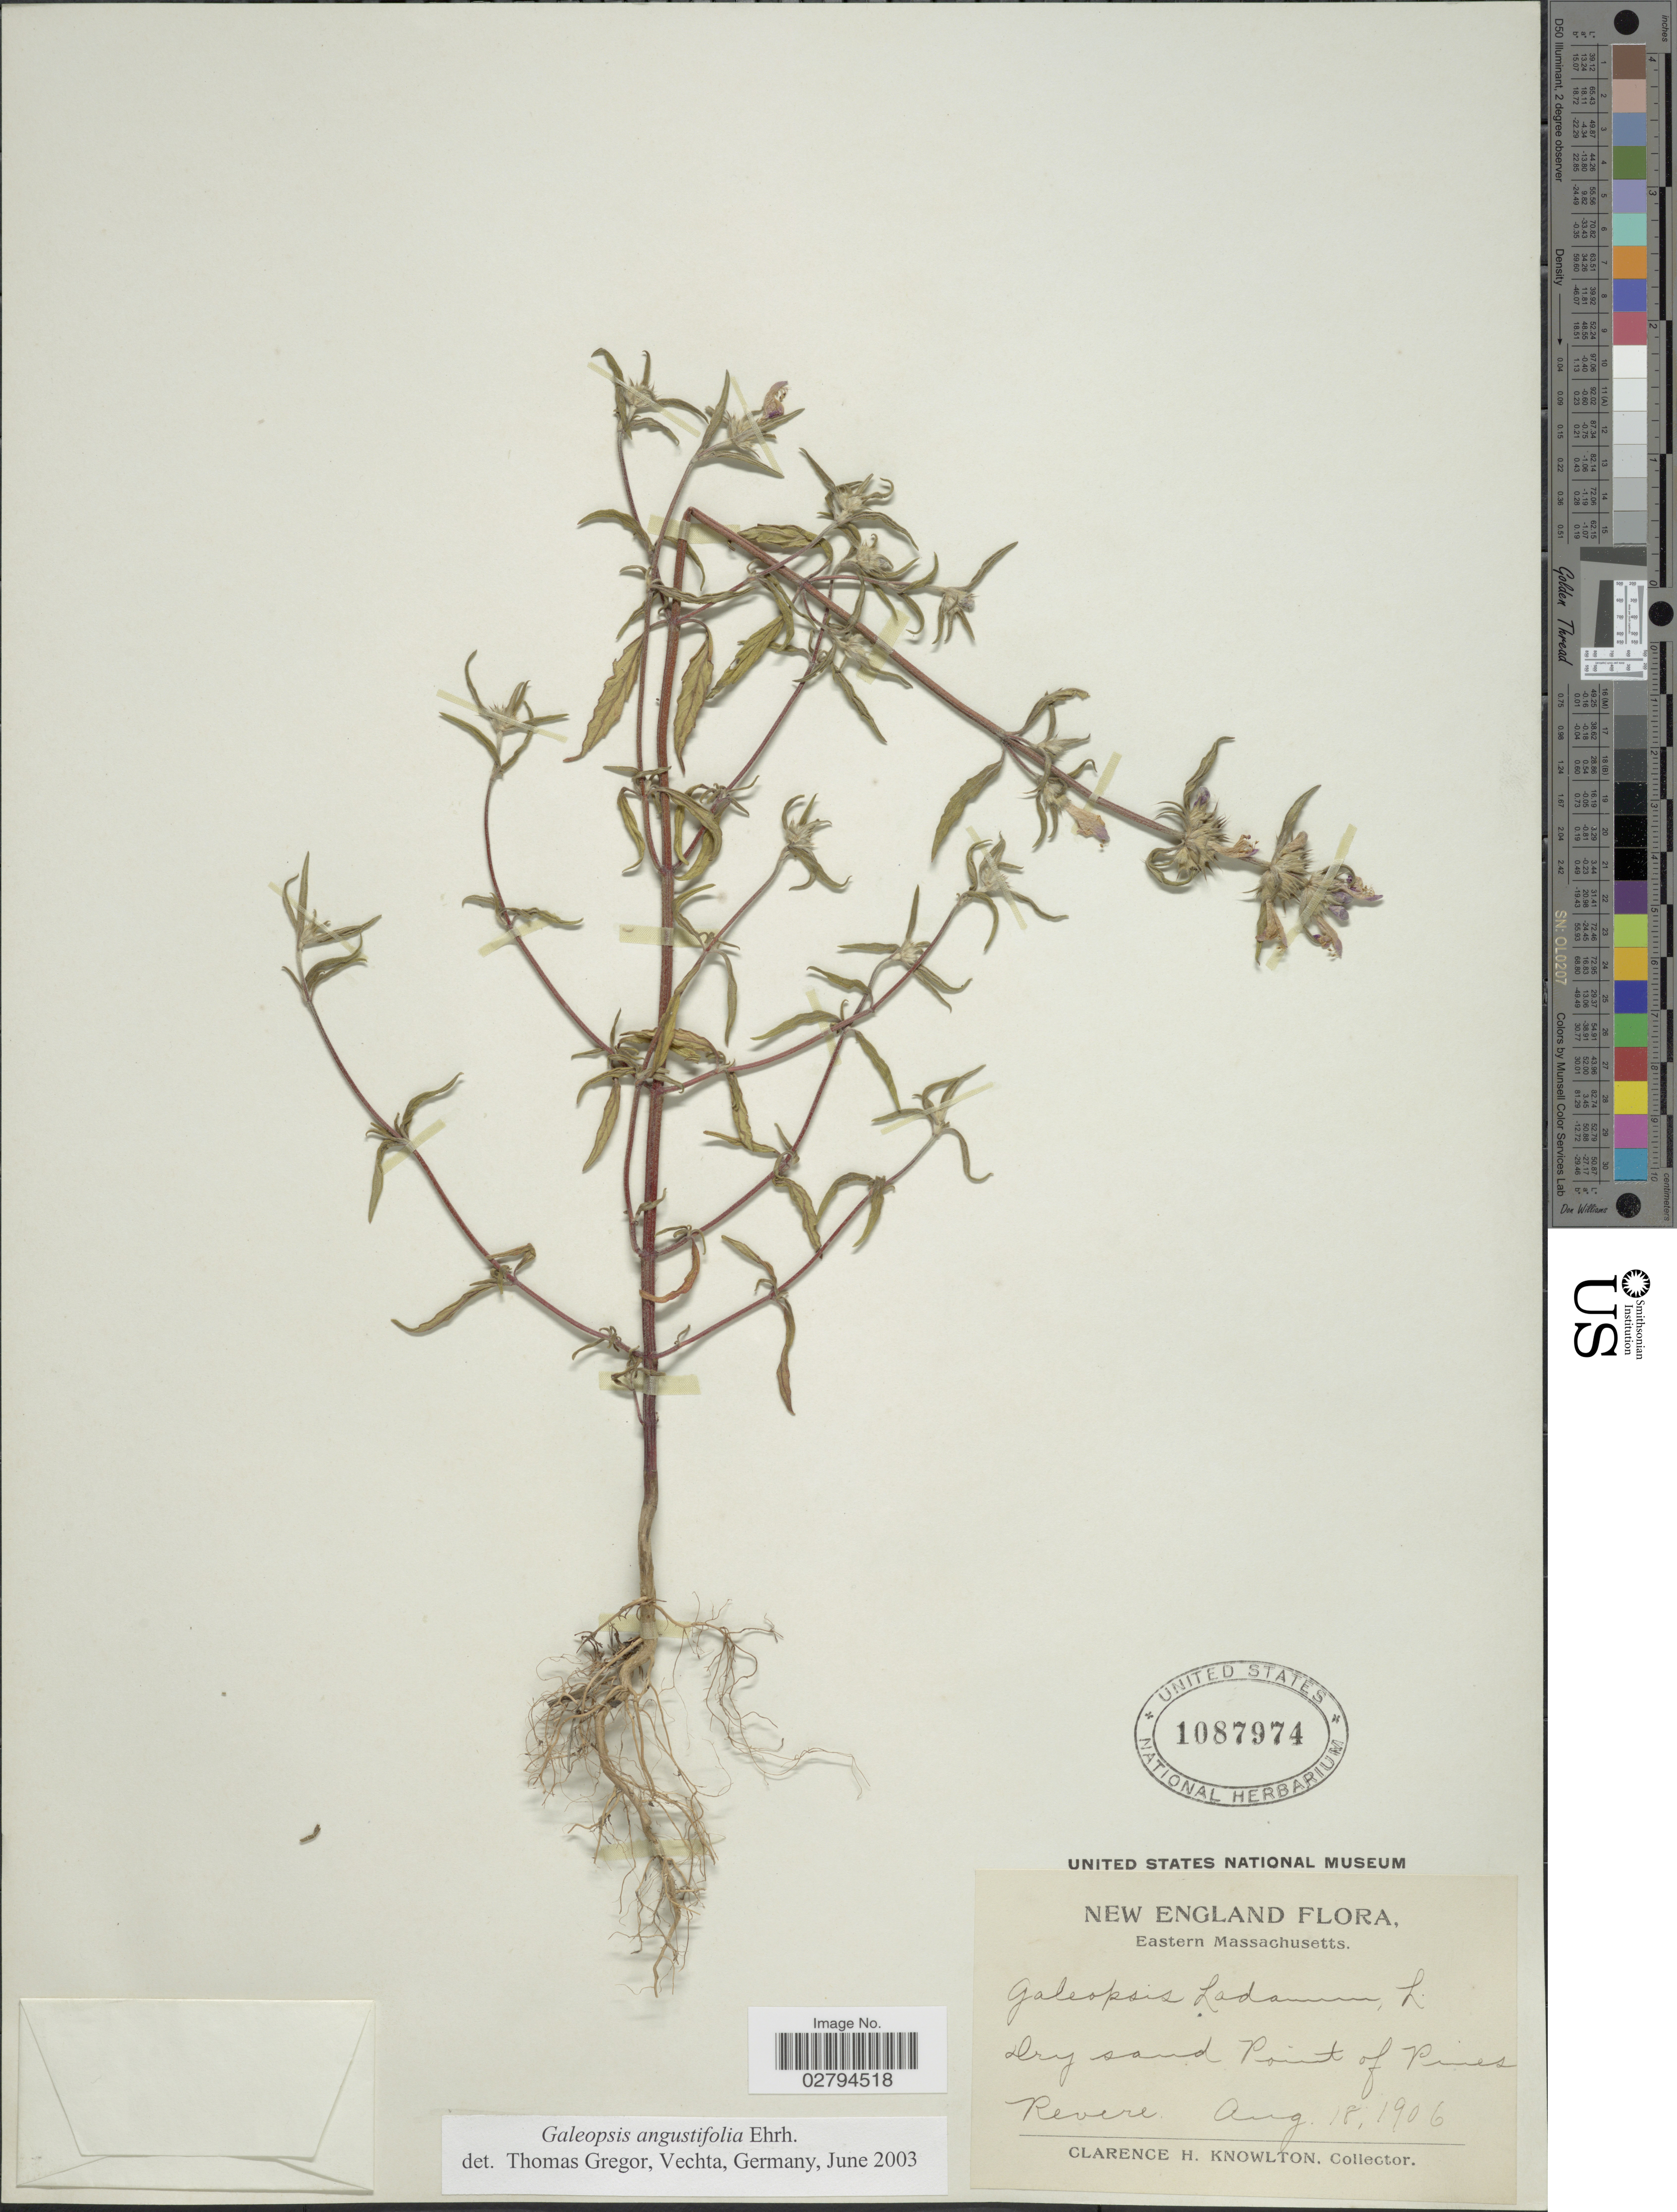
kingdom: Plantae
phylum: Tracheophyta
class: Magnoliopsida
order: Lamiales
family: Lamiaceae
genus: Galeopsis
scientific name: Galeopsis angustifolia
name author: Ehrh. ex Hoffm.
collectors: C. H. Knowlton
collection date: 1906-08-18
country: United States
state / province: Massachusetts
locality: New England. Eastern Massachusetts. Dry sand Point of Pines Revere.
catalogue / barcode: US 1087974